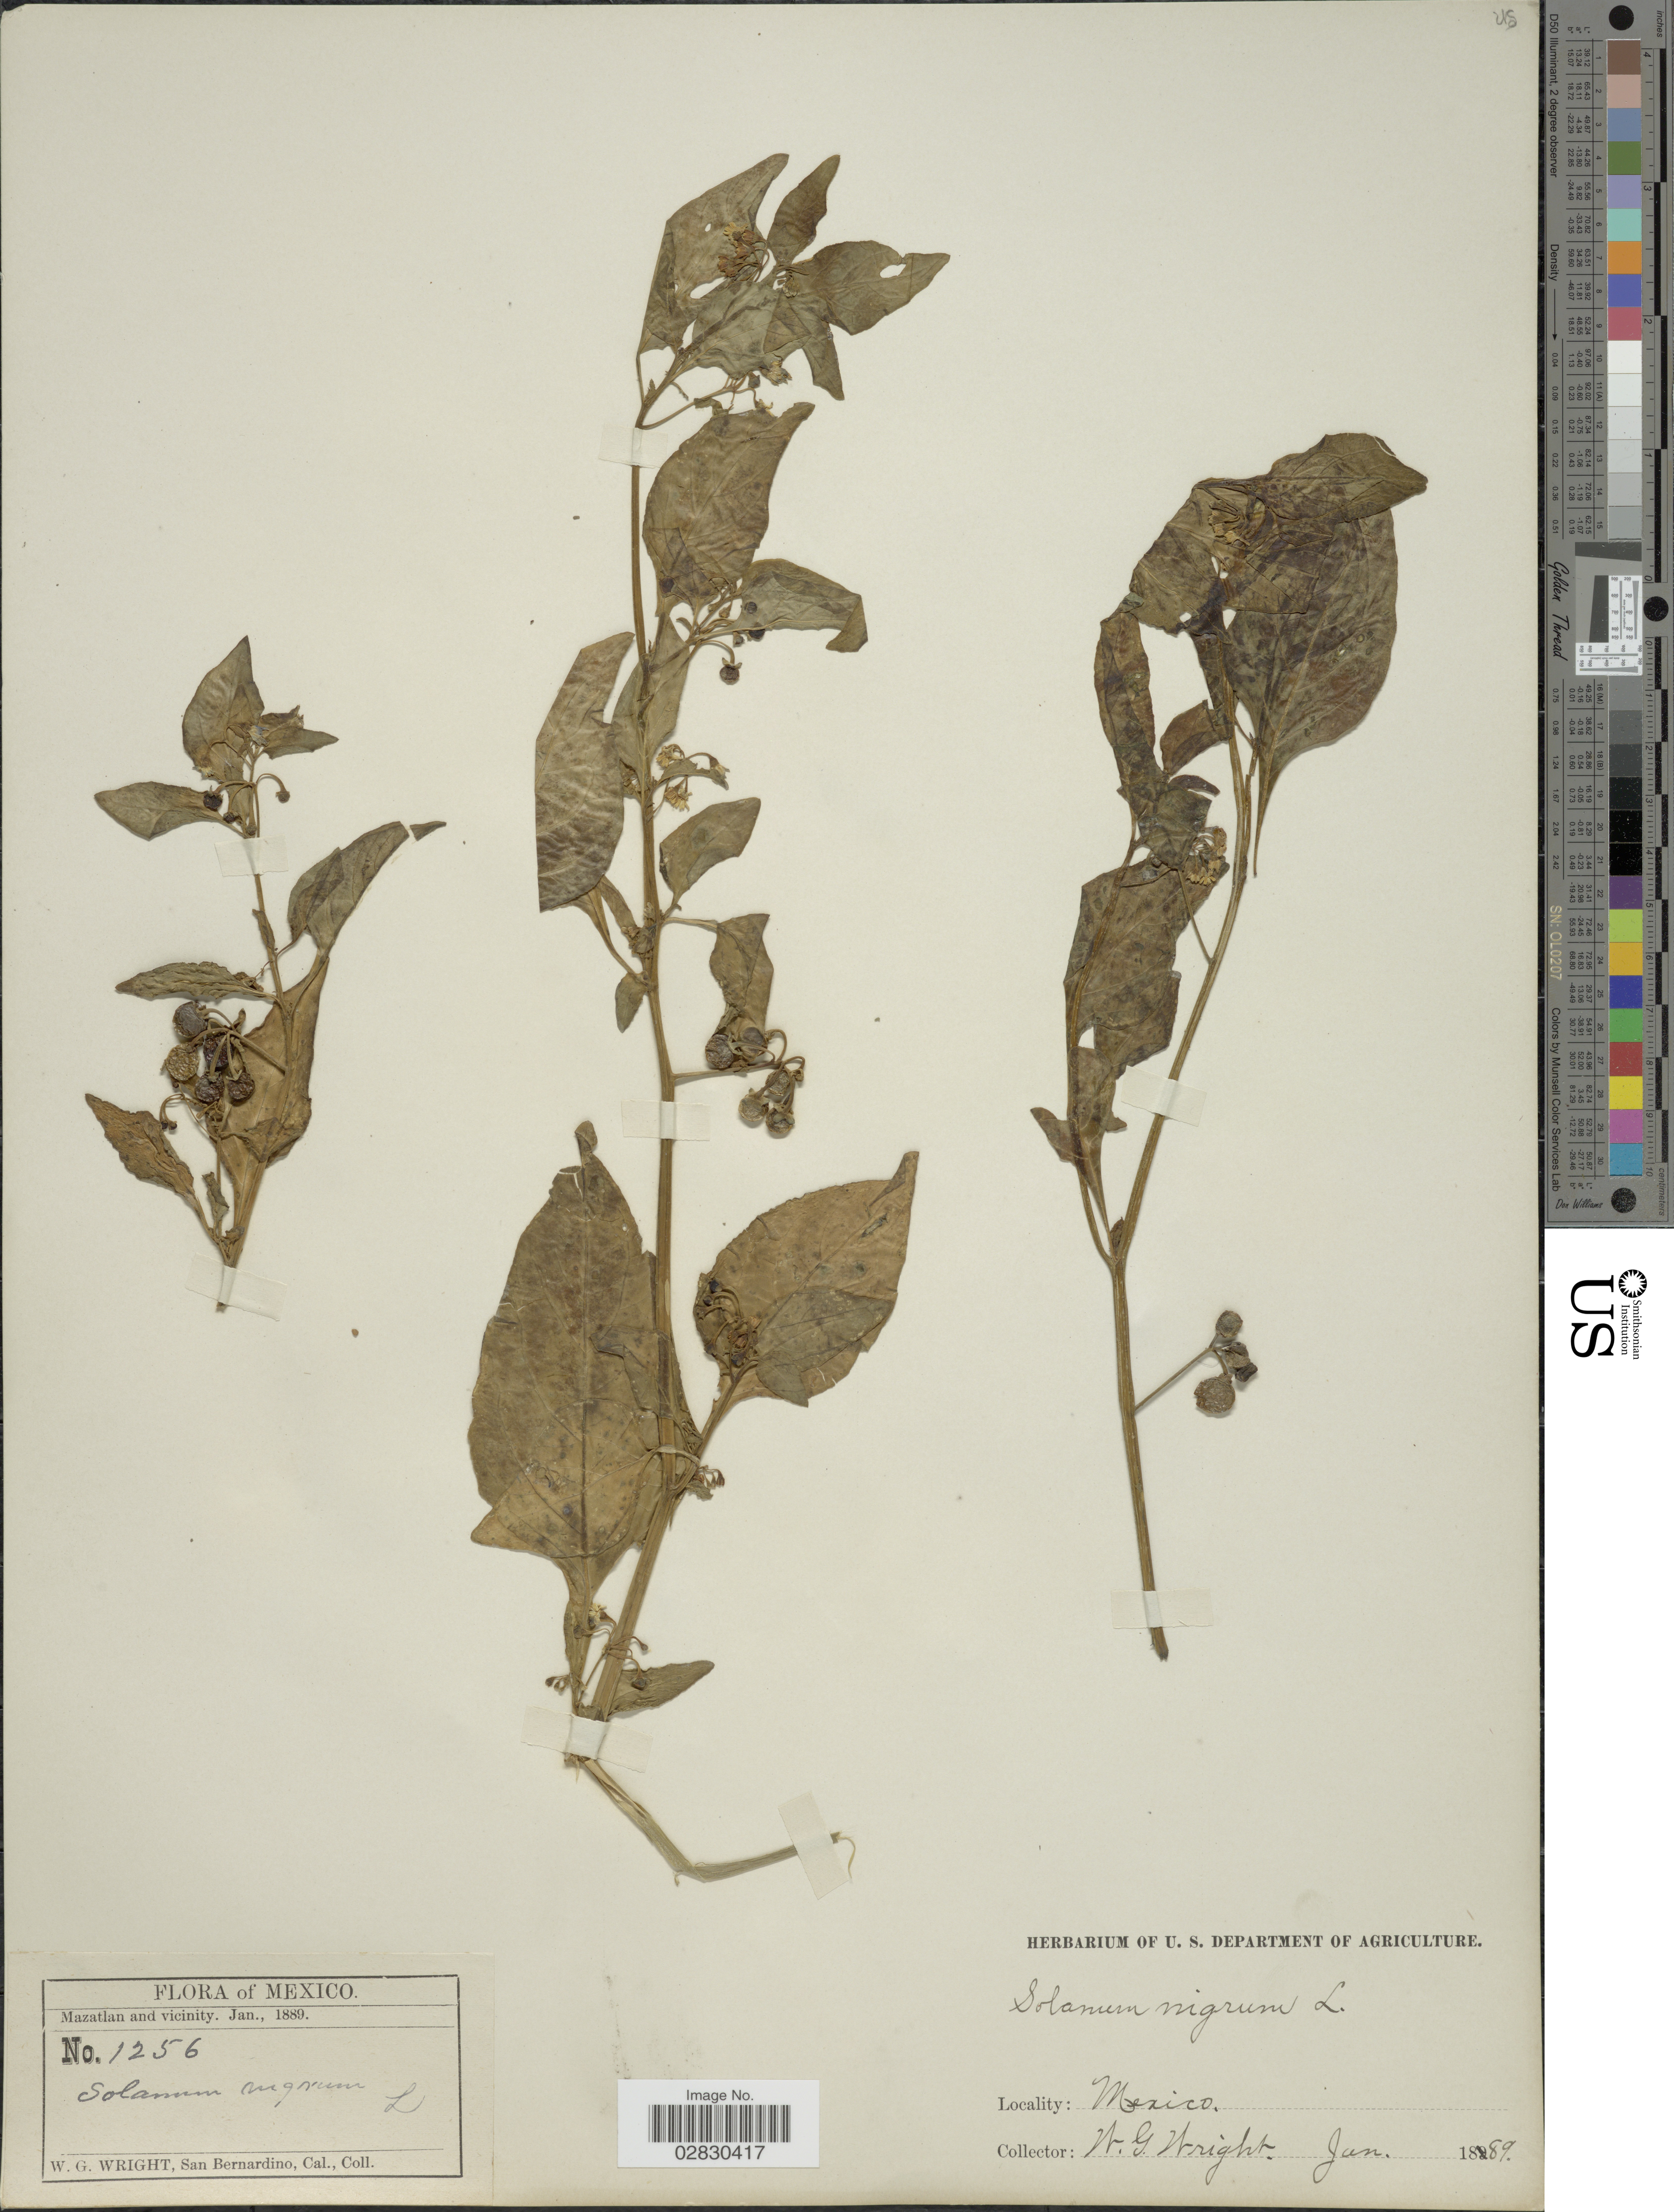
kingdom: Plantae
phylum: Tracheophyta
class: Magnoliopsida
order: Solanales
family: Solanaceae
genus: Solanum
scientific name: Solanum americanum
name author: Mill.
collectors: W. G. Wright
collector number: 1256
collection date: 1889-01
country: Mexico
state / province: Sinaloa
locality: Mazatlan and vicinity